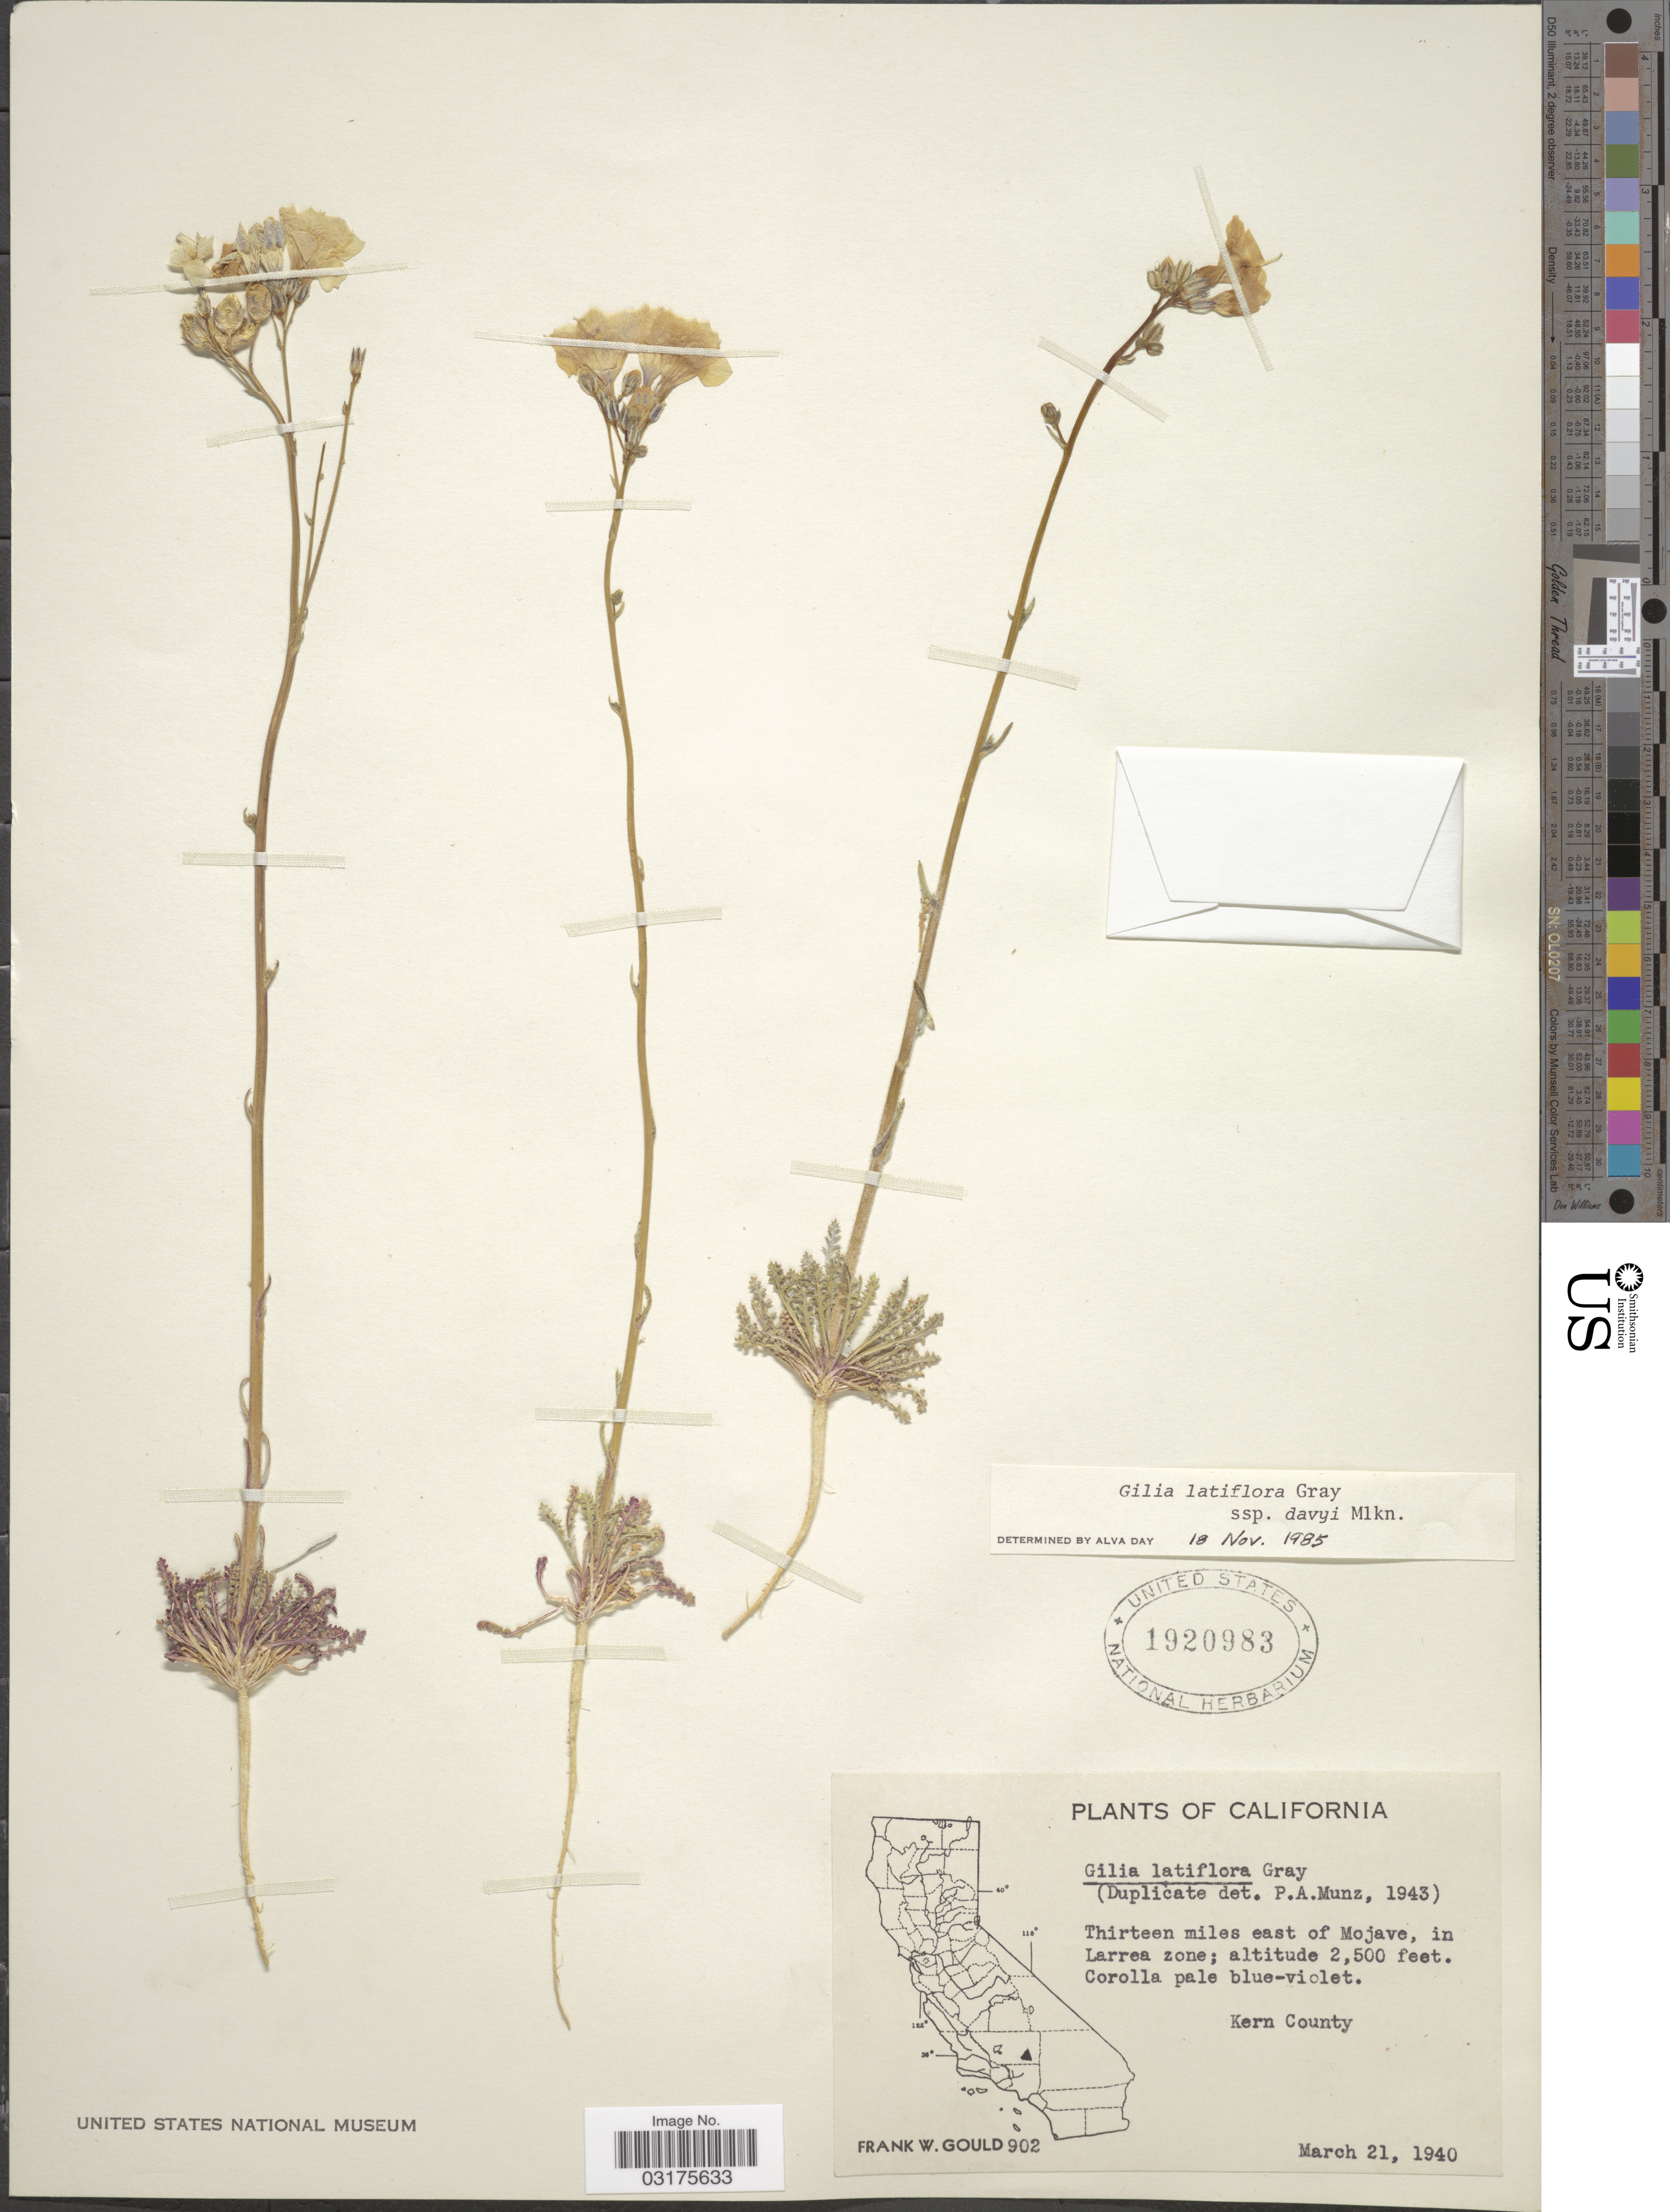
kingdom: Plantae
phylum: Tracheophyta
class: Magnoliopsida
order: Ericales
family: Polemoniaceae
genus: Gilia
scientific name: Gilia latiflora subsp. davyi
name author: (Milliken) A.D. Grant & V.E. Grant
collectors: F. W. Gould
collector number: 902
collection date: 1940-03-21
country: United States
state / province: California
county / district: Kern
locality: Thirteen miles east of Mojave, in Larrea zone. Kern County.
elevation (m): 762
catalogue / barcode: US 1920983